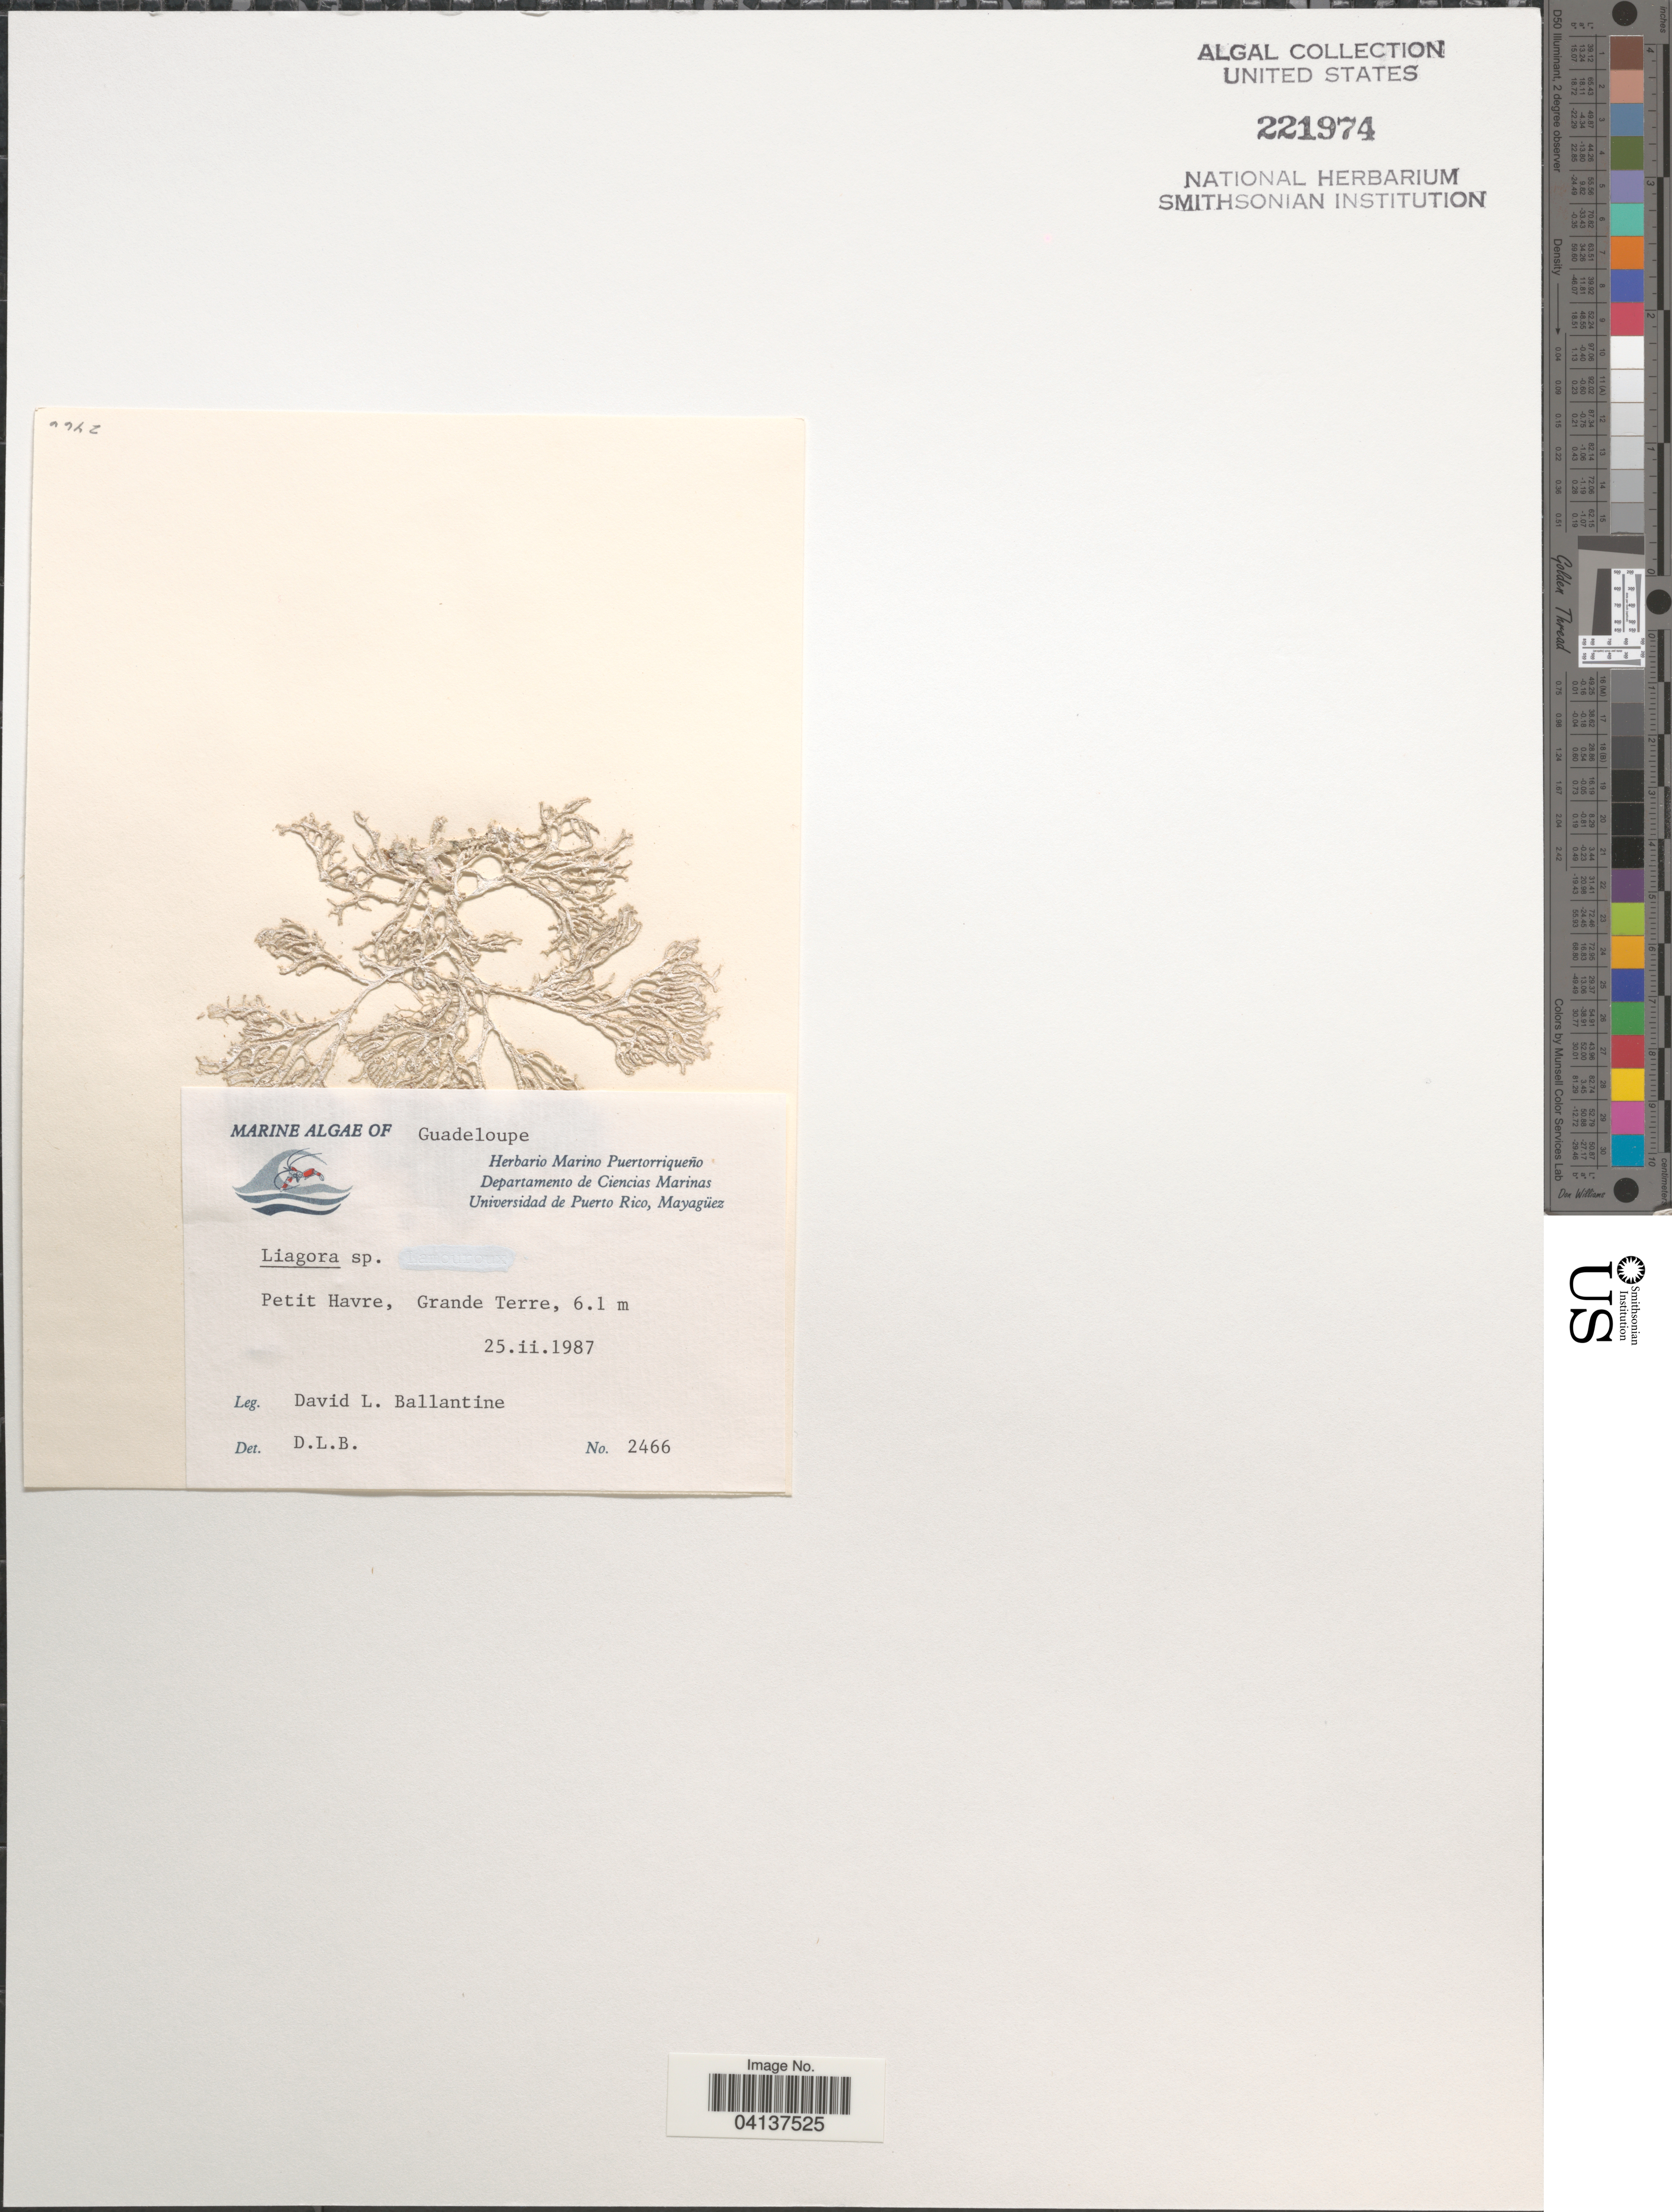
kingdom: Plantae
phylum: Rhodophyta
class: Florideophyceae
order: Nemaliales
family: Liagoraceae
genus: Liagora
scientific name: Liagora sp.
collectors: D.L. Ballantine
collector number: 2466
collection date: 1987-02-25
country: Guadeloupe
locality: Grande Terre: Petit Havre.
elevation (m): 6.1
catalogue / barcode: US 221974